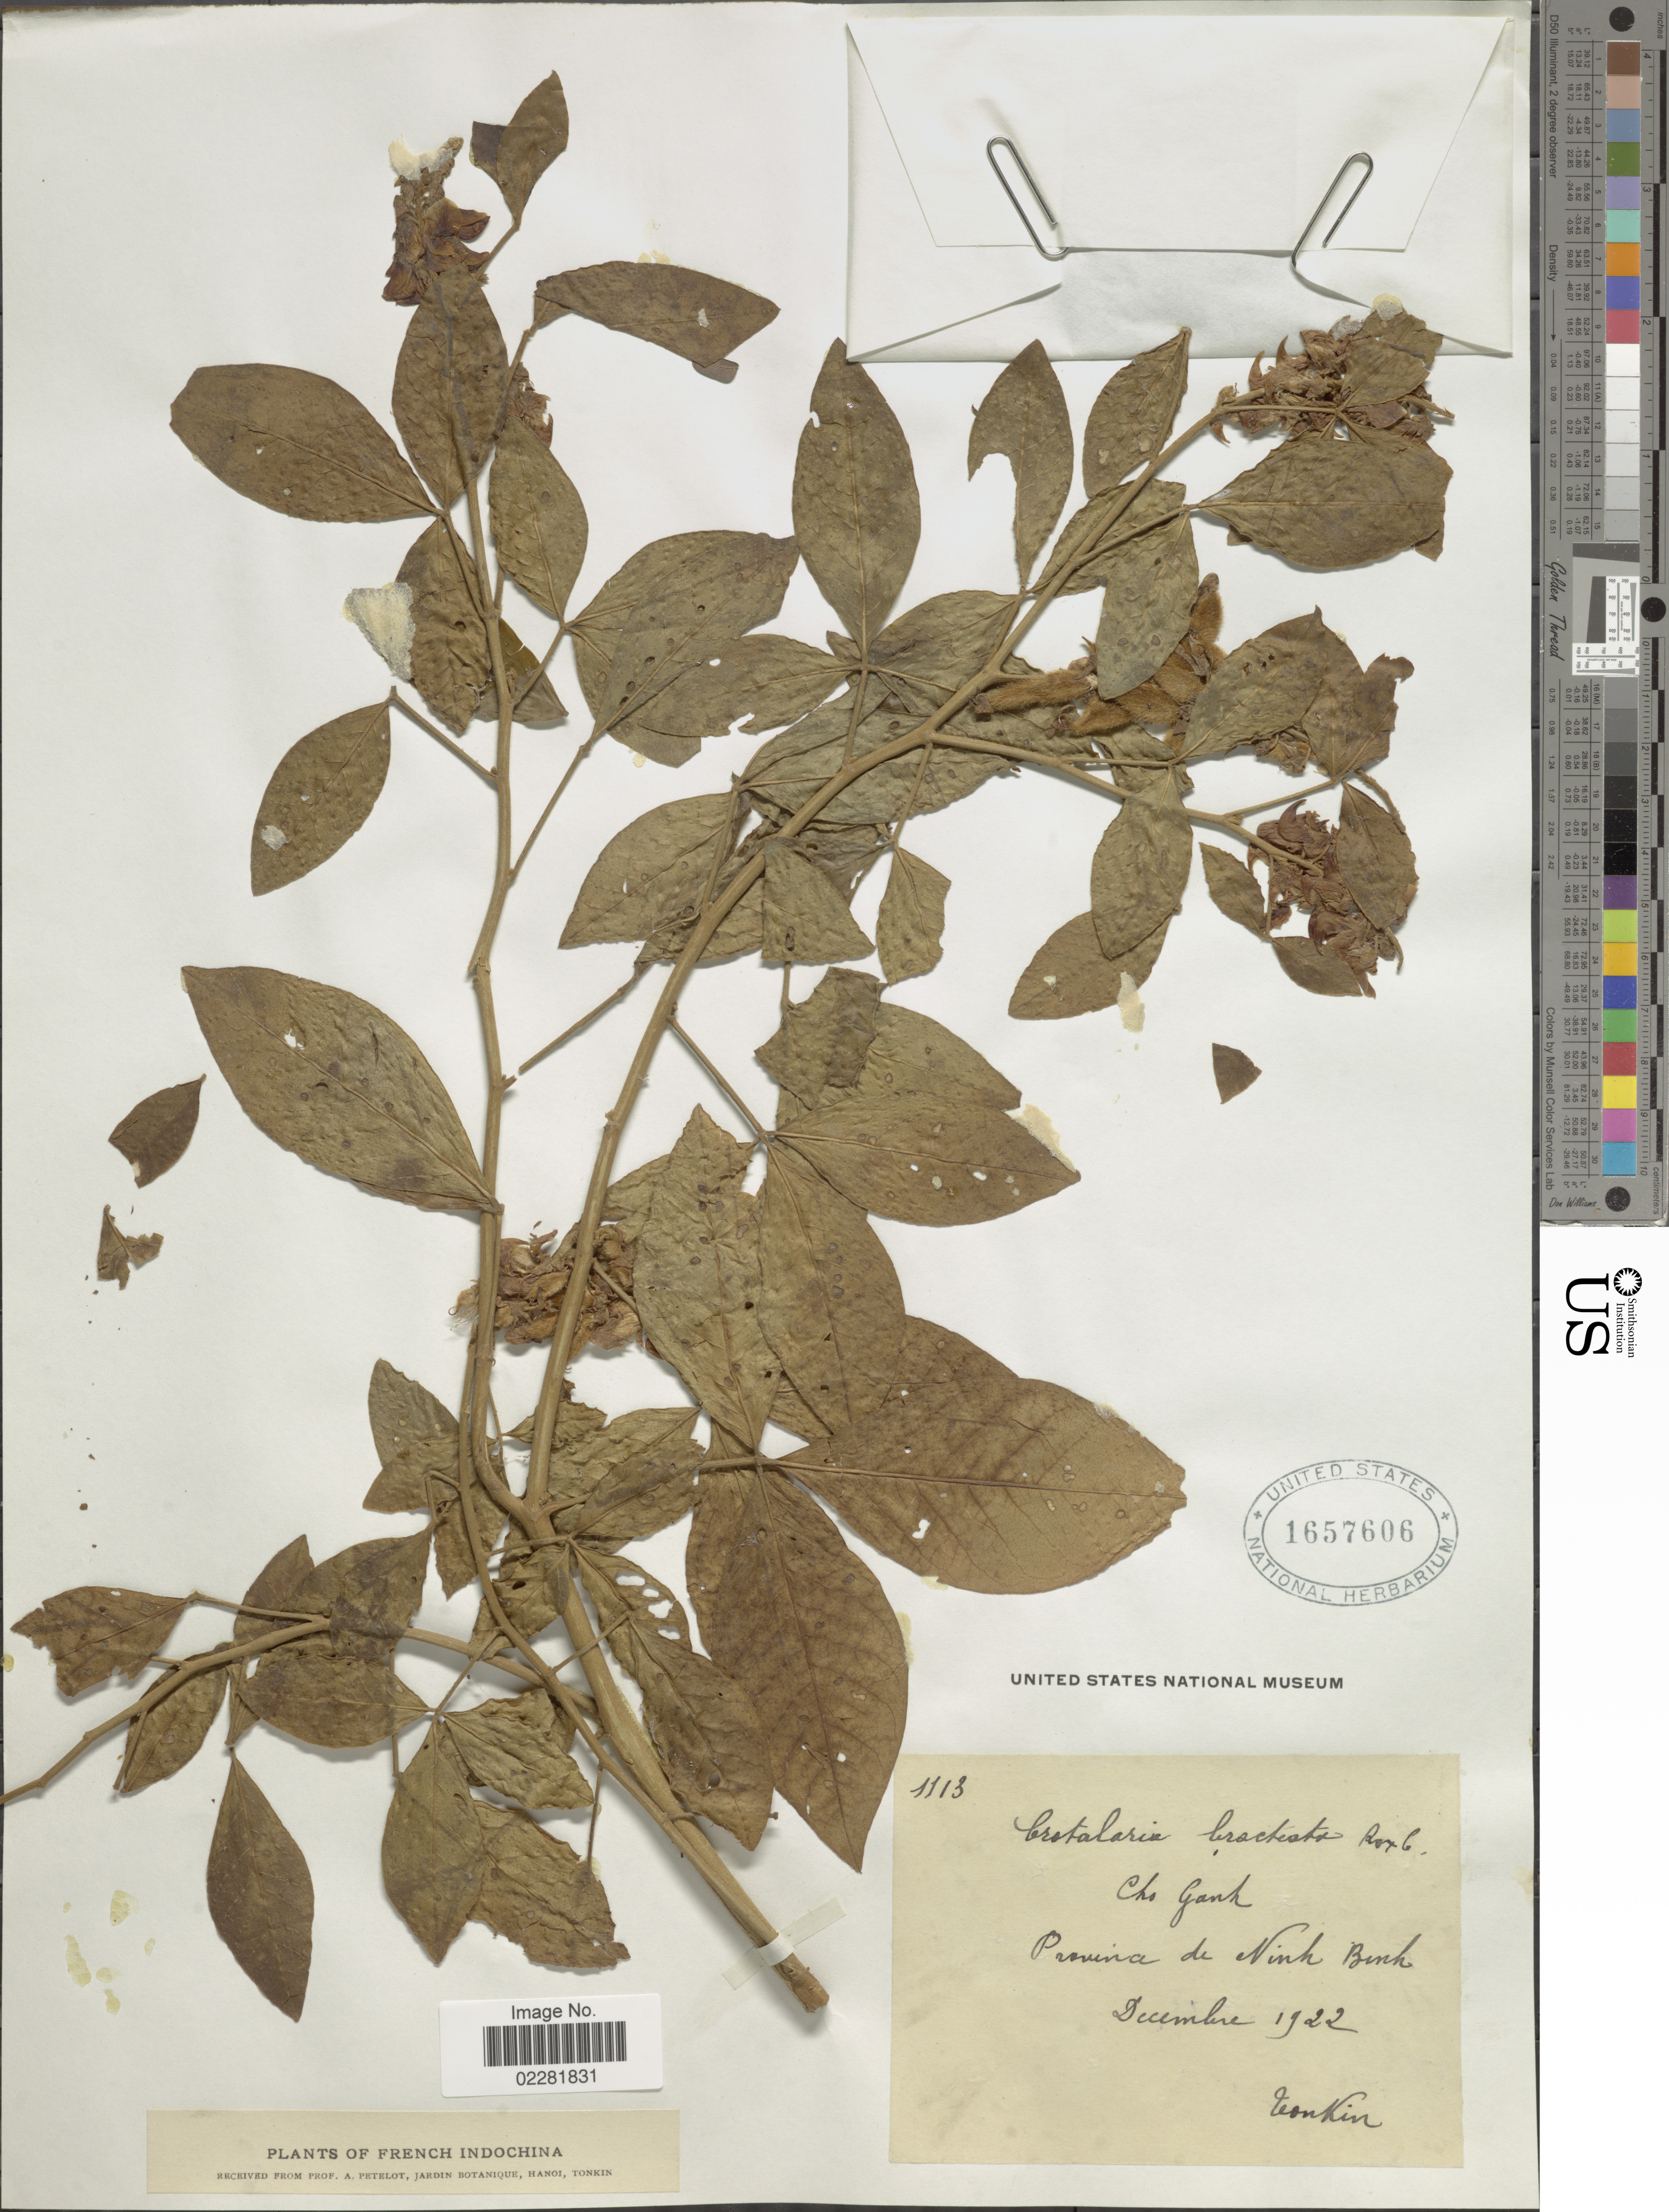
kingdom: Plantae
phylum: Tracheophyta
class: Magnoliopsida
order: Fabales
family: Fabaceae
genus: Crotalaria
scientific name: Crotalaria bracteata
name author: Roxb. ex DC.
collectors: A. Petelot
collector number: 1113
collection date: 1922-12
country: Vietnam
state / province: Ninh Binh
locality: Tonkin. Cho Ganh, French Indochina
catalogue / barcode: US 1657606